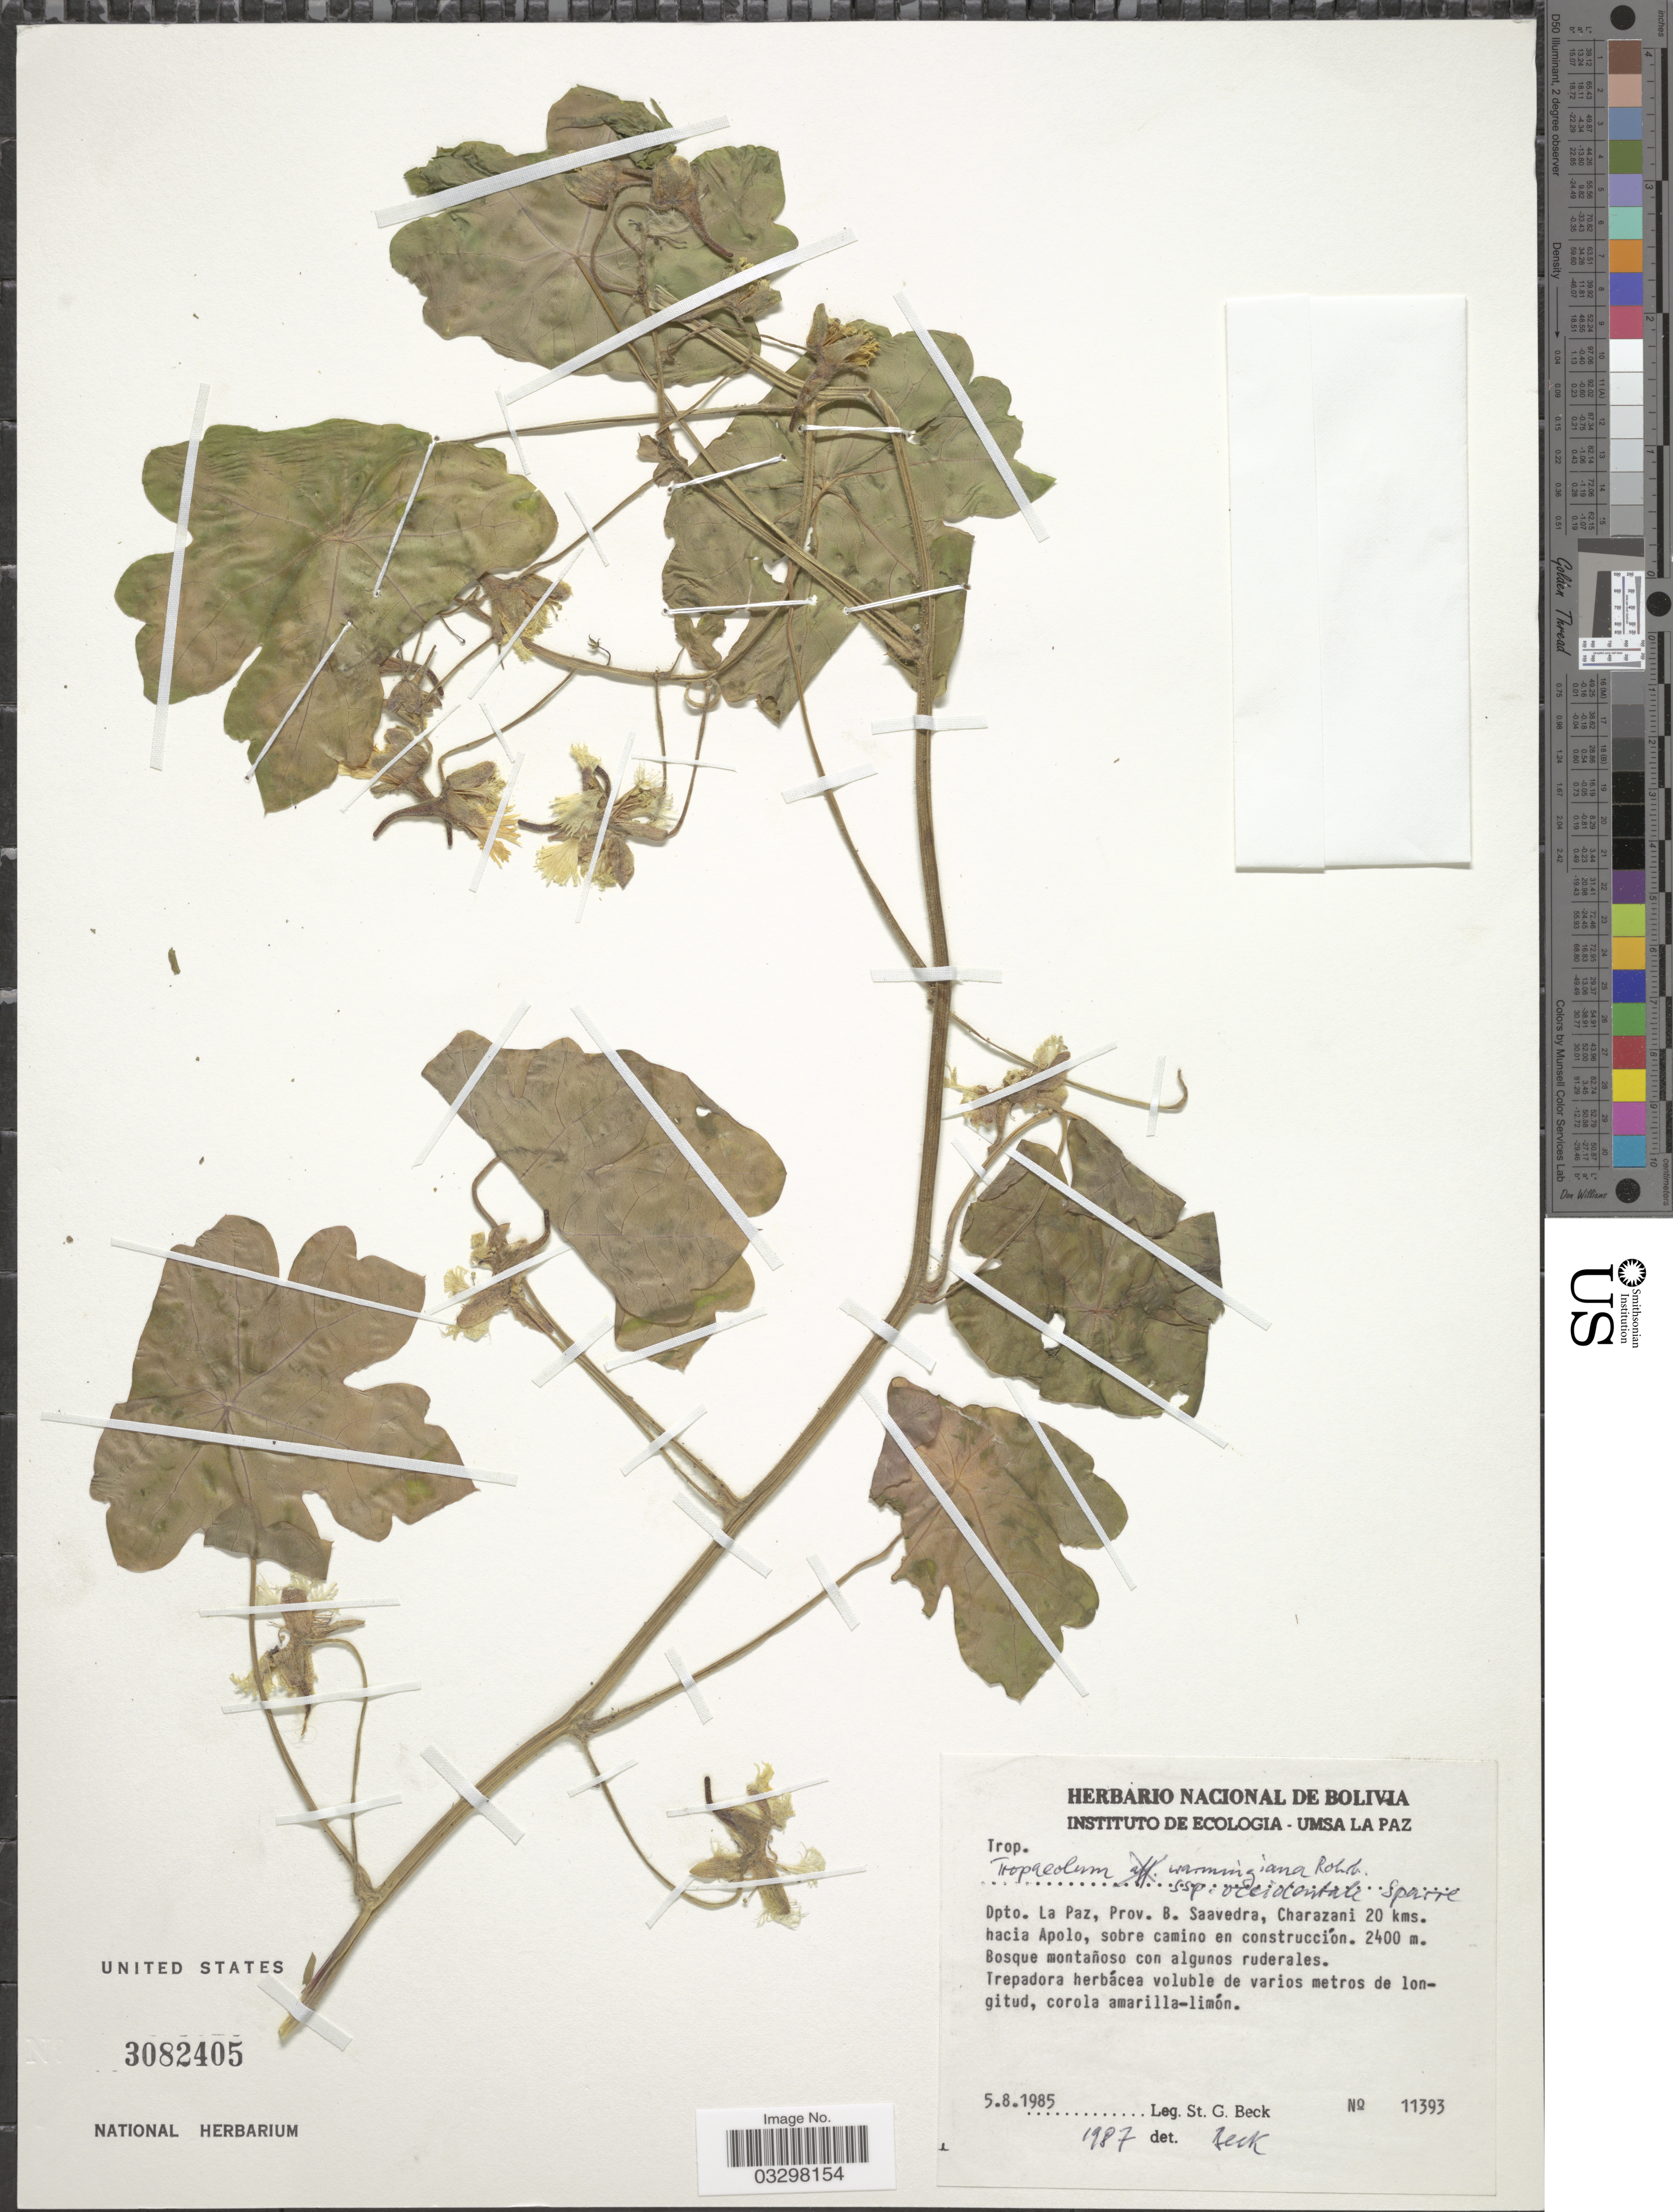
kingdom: Plantae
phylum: Tracheophyta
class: Magnoliopsida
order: Brassicales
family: Tropaeolaceae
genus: Tropaeolum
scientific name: Tropaeolum warmingianum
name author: Rohrb.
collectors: S. G. Beck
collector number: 11393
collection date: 1985-08-05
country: Bolivia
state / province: La Paz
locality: Dpto. La Paz, Prov. B. Saavedra, Charazani 20 kms. hacia Apolo.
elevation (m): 2400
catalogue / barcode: US 3082405